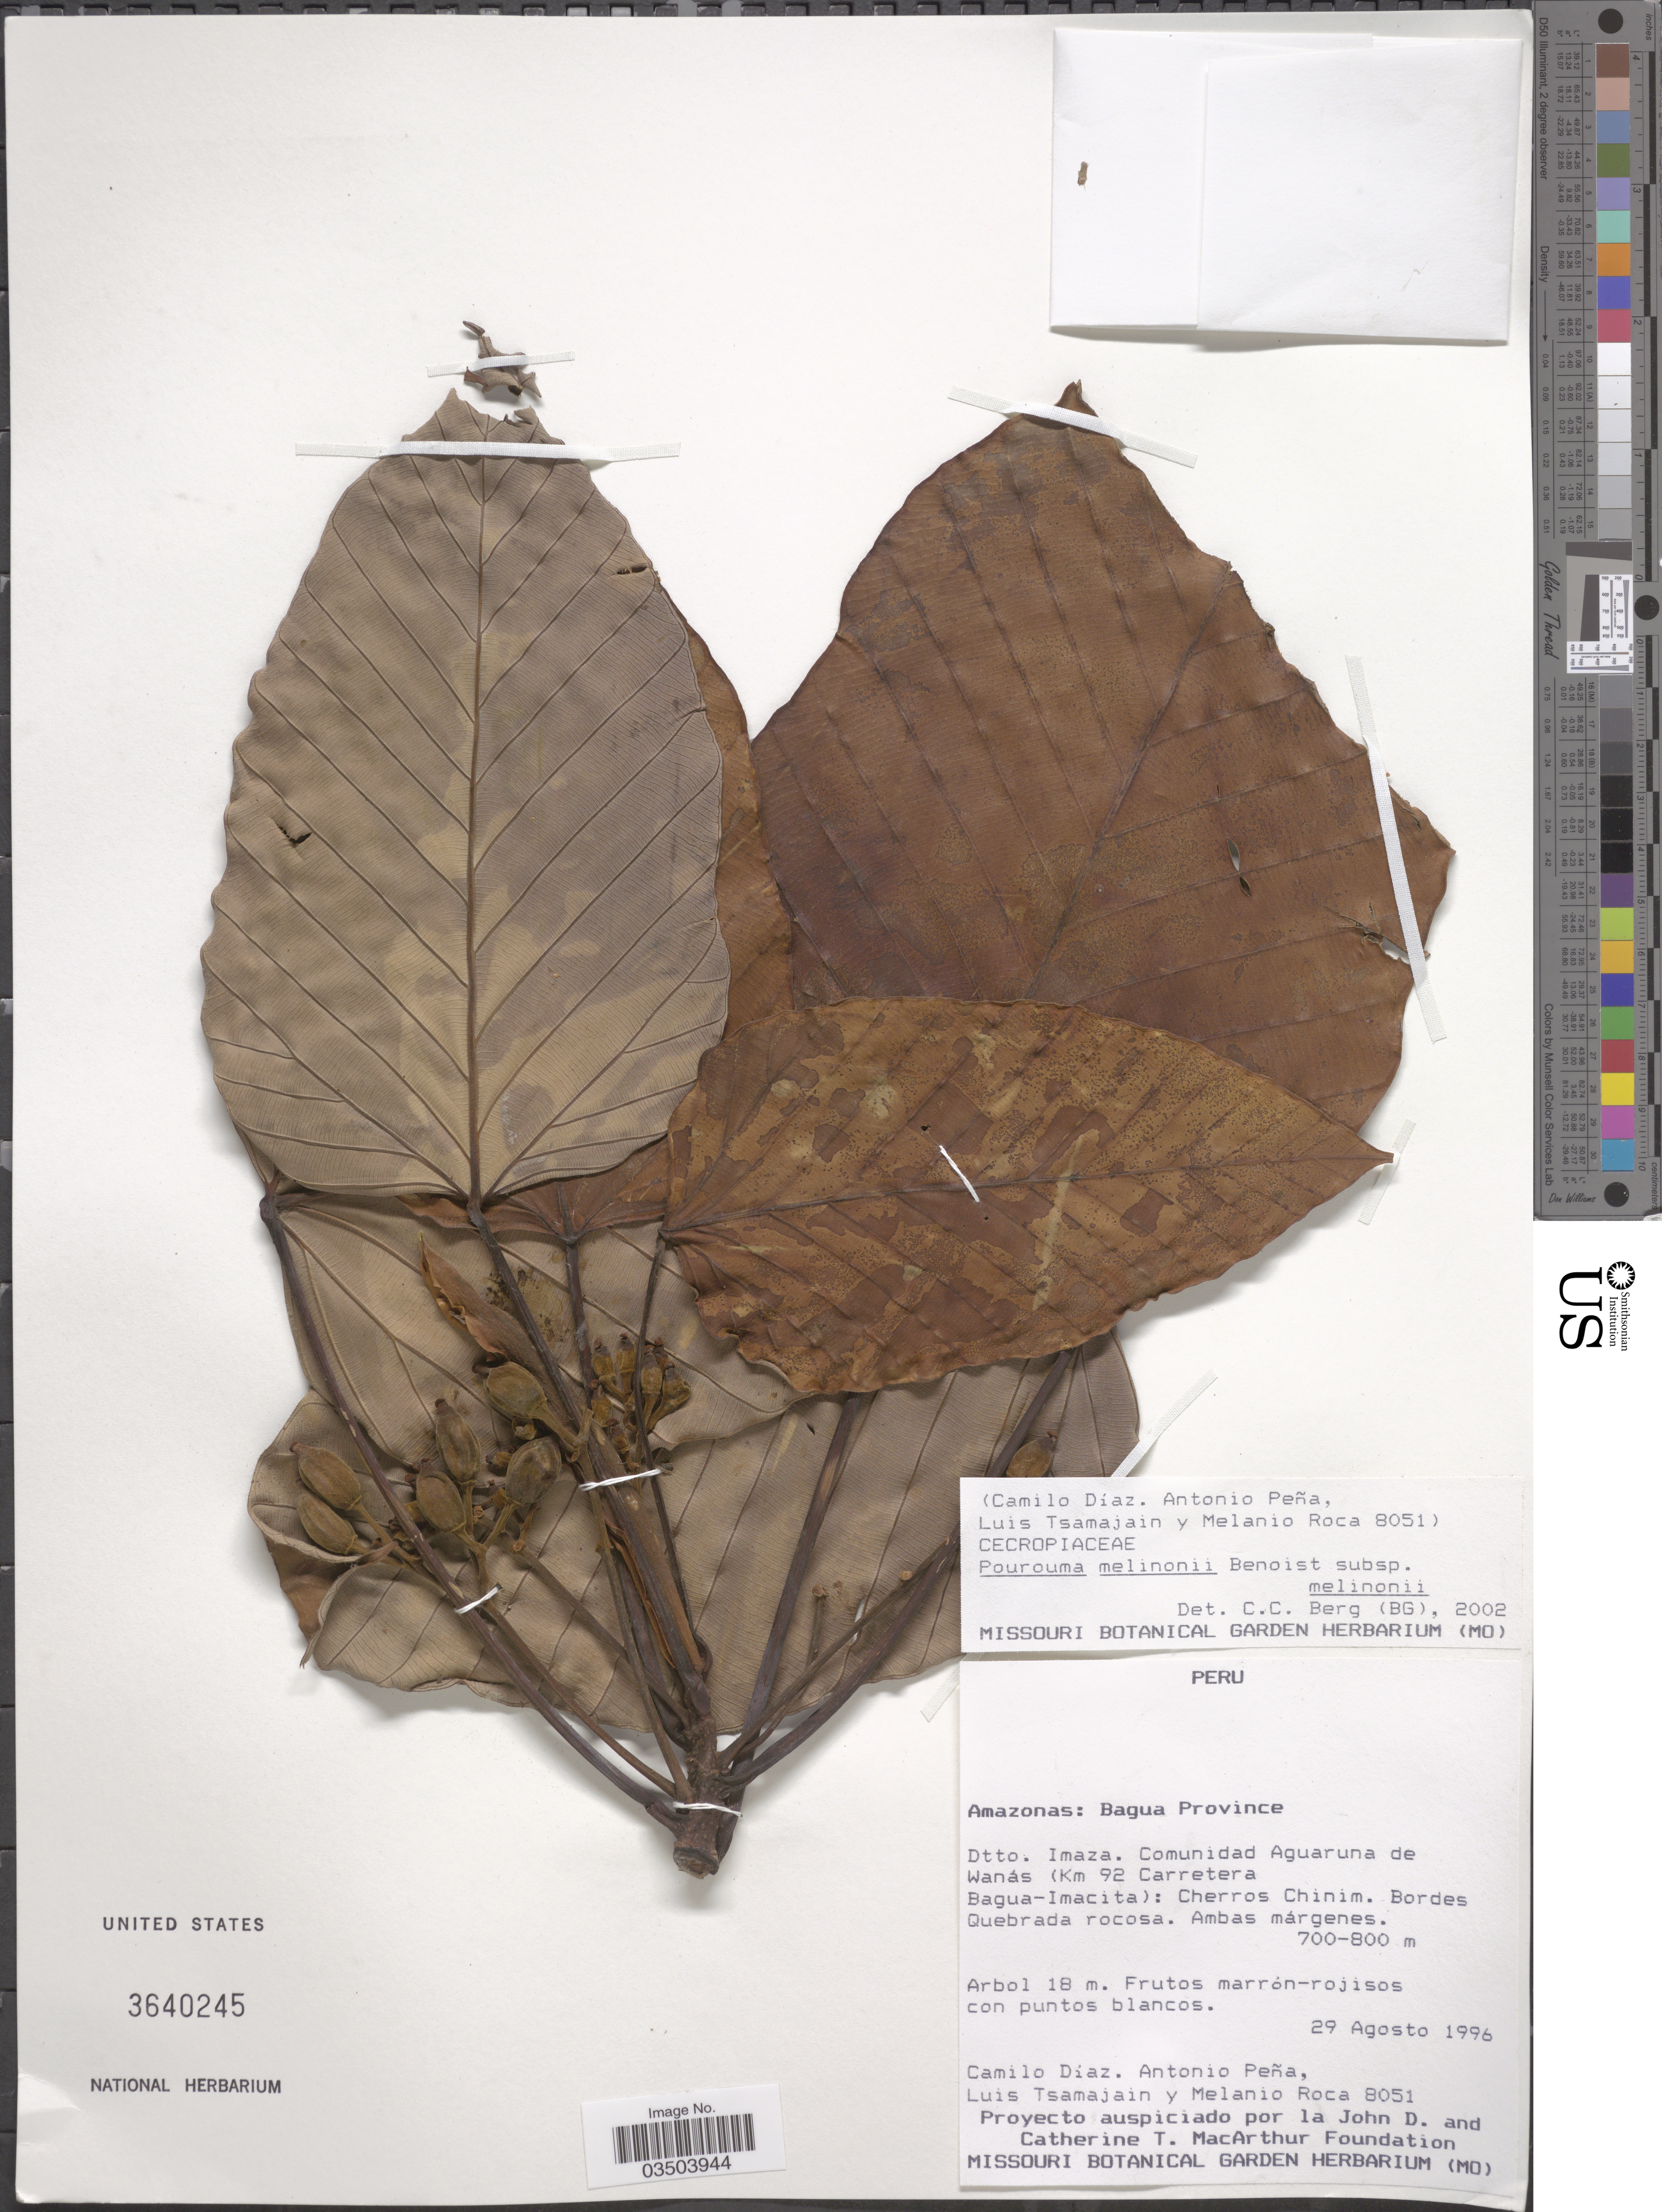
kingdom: Plantae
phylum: Tracheophyta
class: Magnoliopsida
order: Rosales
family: Urticaceae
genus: Pourouma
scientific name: Pourouma melinonii subsp. melinonii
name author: Benoist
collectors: C. Díaz, A. Peña, L. Tsamajain & M. Roca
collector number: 8051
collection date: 1996-08-29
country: Peru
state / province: Amazonas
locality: Bagua Province. Dtto. Imaza. Comunidad Aguaruna de Wanás ( Km 92 Carretera Bagua-Imacita): Cherros Chinim. Bordes Quebrada rocosa. Ambas márgenes.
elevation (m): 700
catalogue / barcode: US 3640245